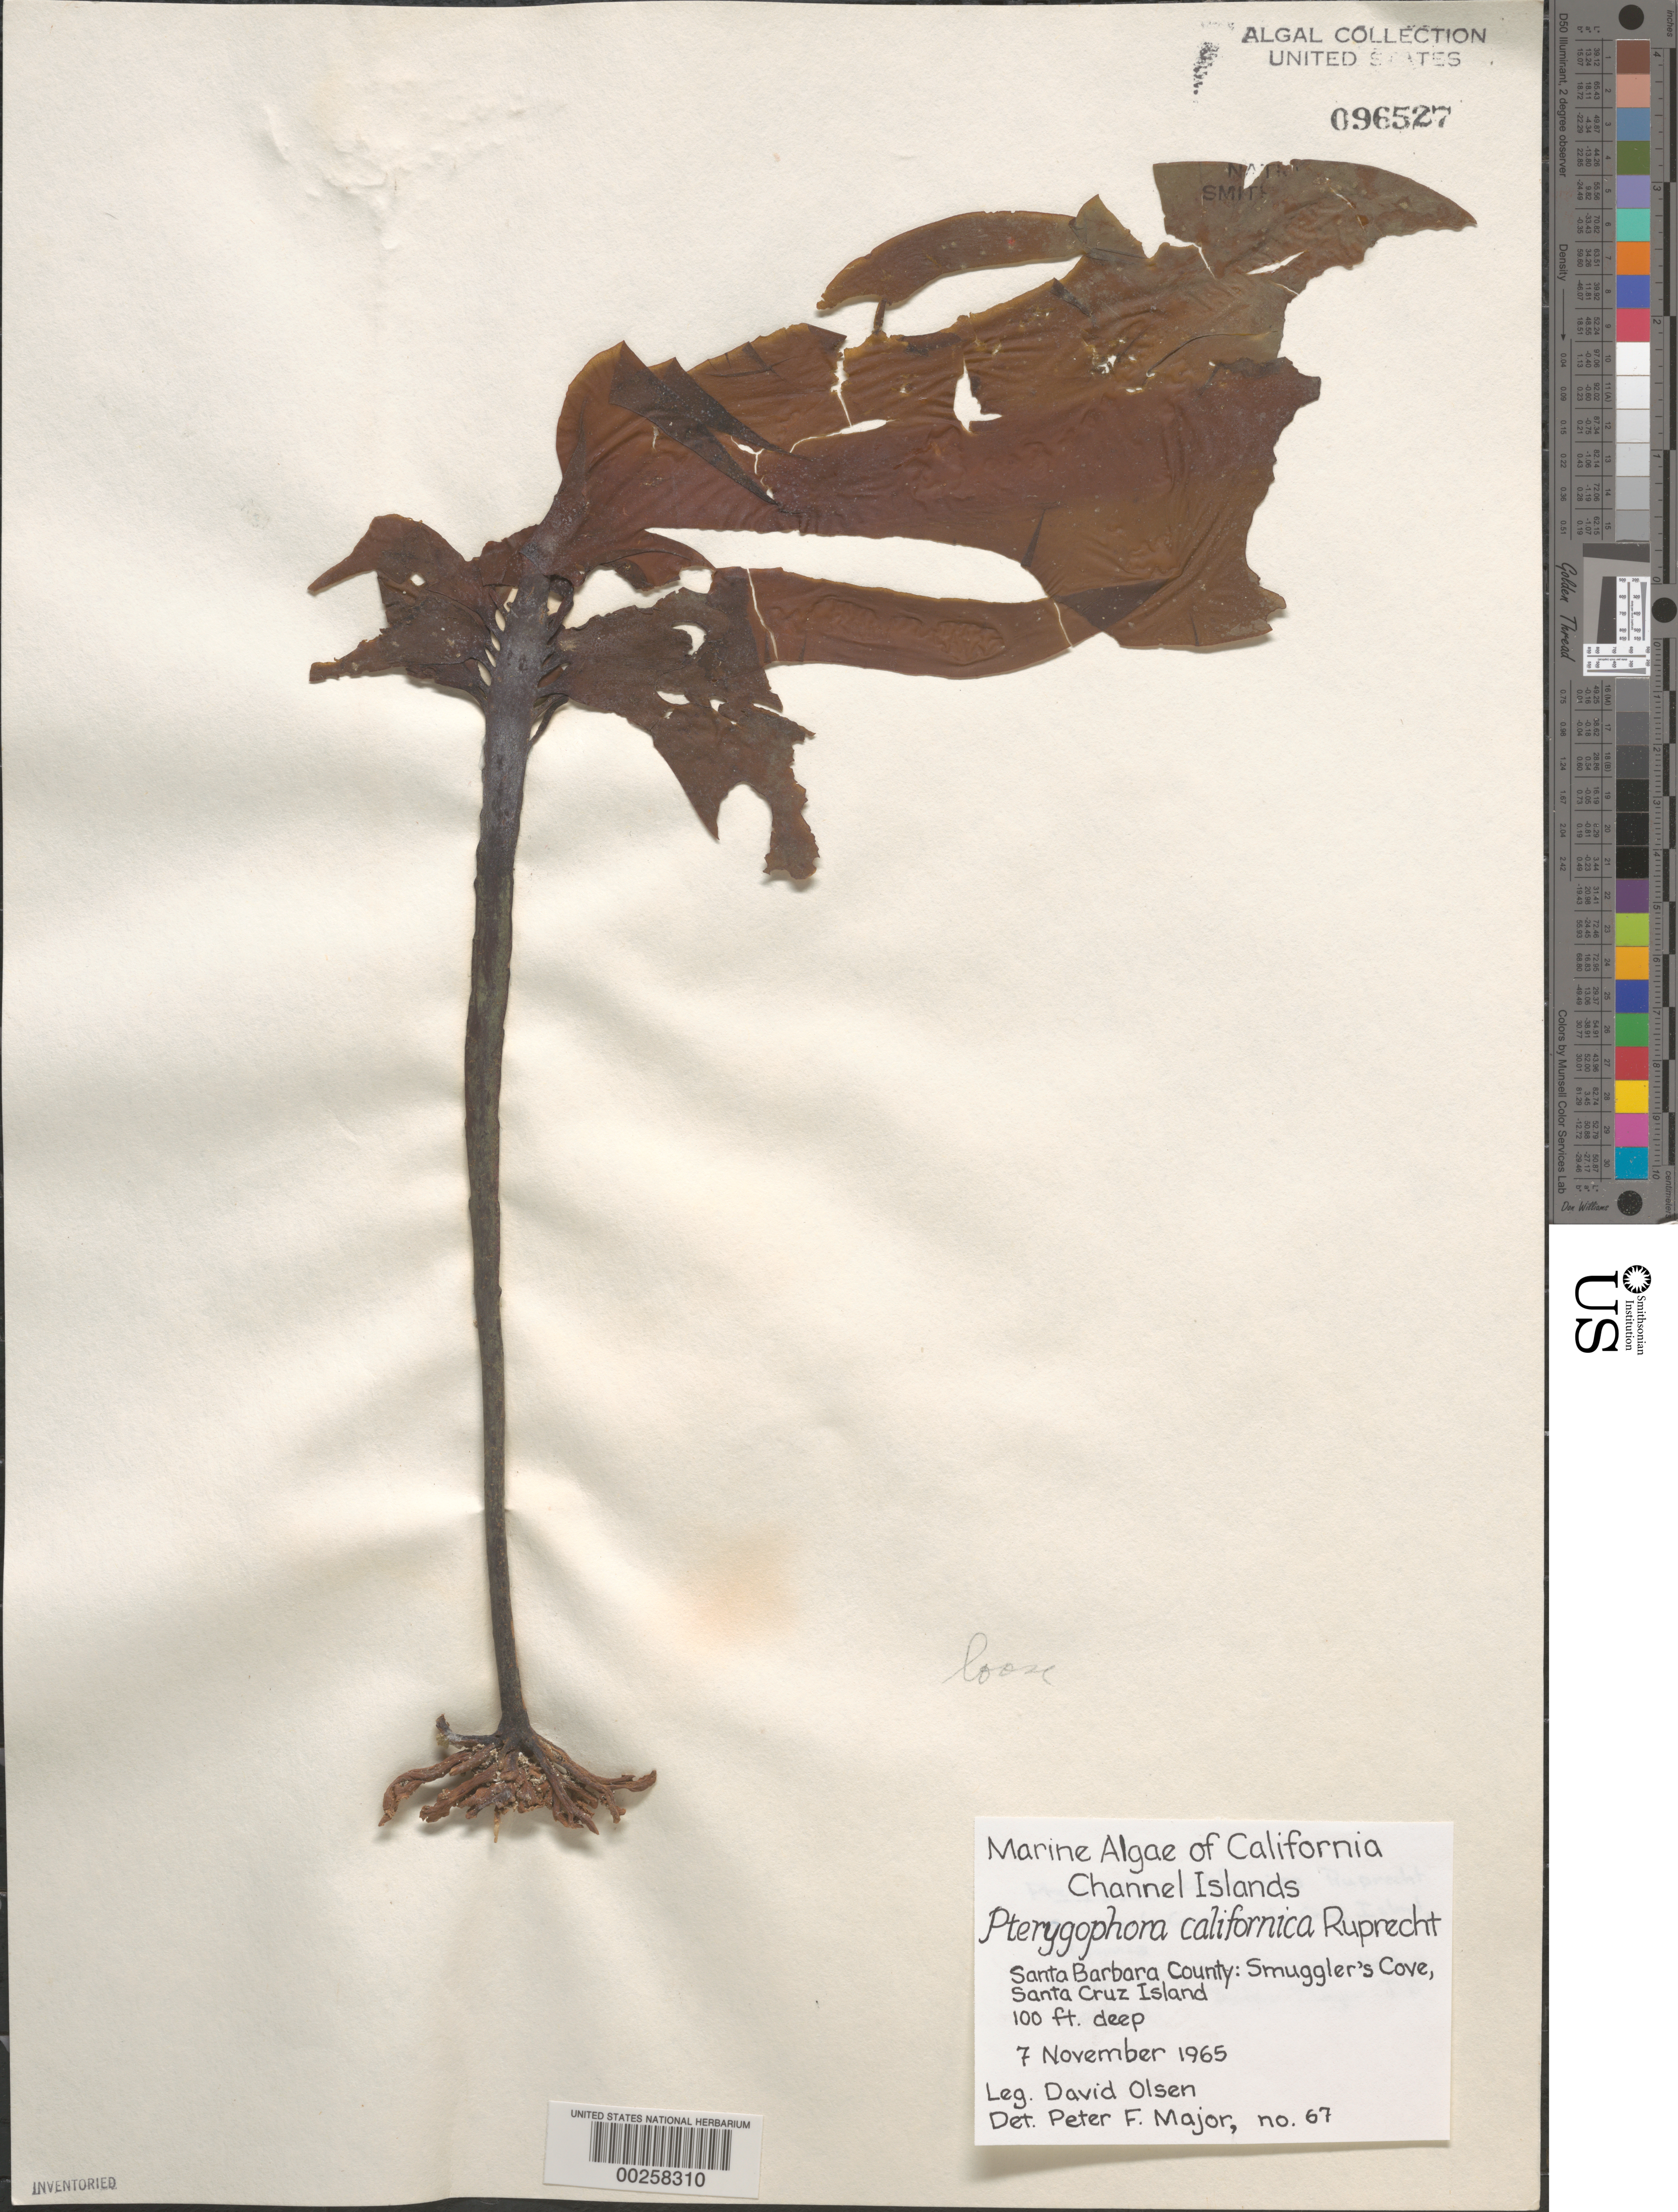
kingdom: Chromista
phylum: Ochrophyta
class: Phaeophyceae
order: Laminariales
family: Alariaceae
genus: Pterygophora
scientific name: Pterygophora californica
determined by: Major, P. F.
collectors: D. Olsen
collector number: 67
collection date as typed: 07 Nov 1965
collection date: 1965-11-07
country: United States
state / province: California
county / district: Santa Barbara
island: Santa Cruz Island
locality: Smuggler's Cove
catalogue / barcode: US 96527